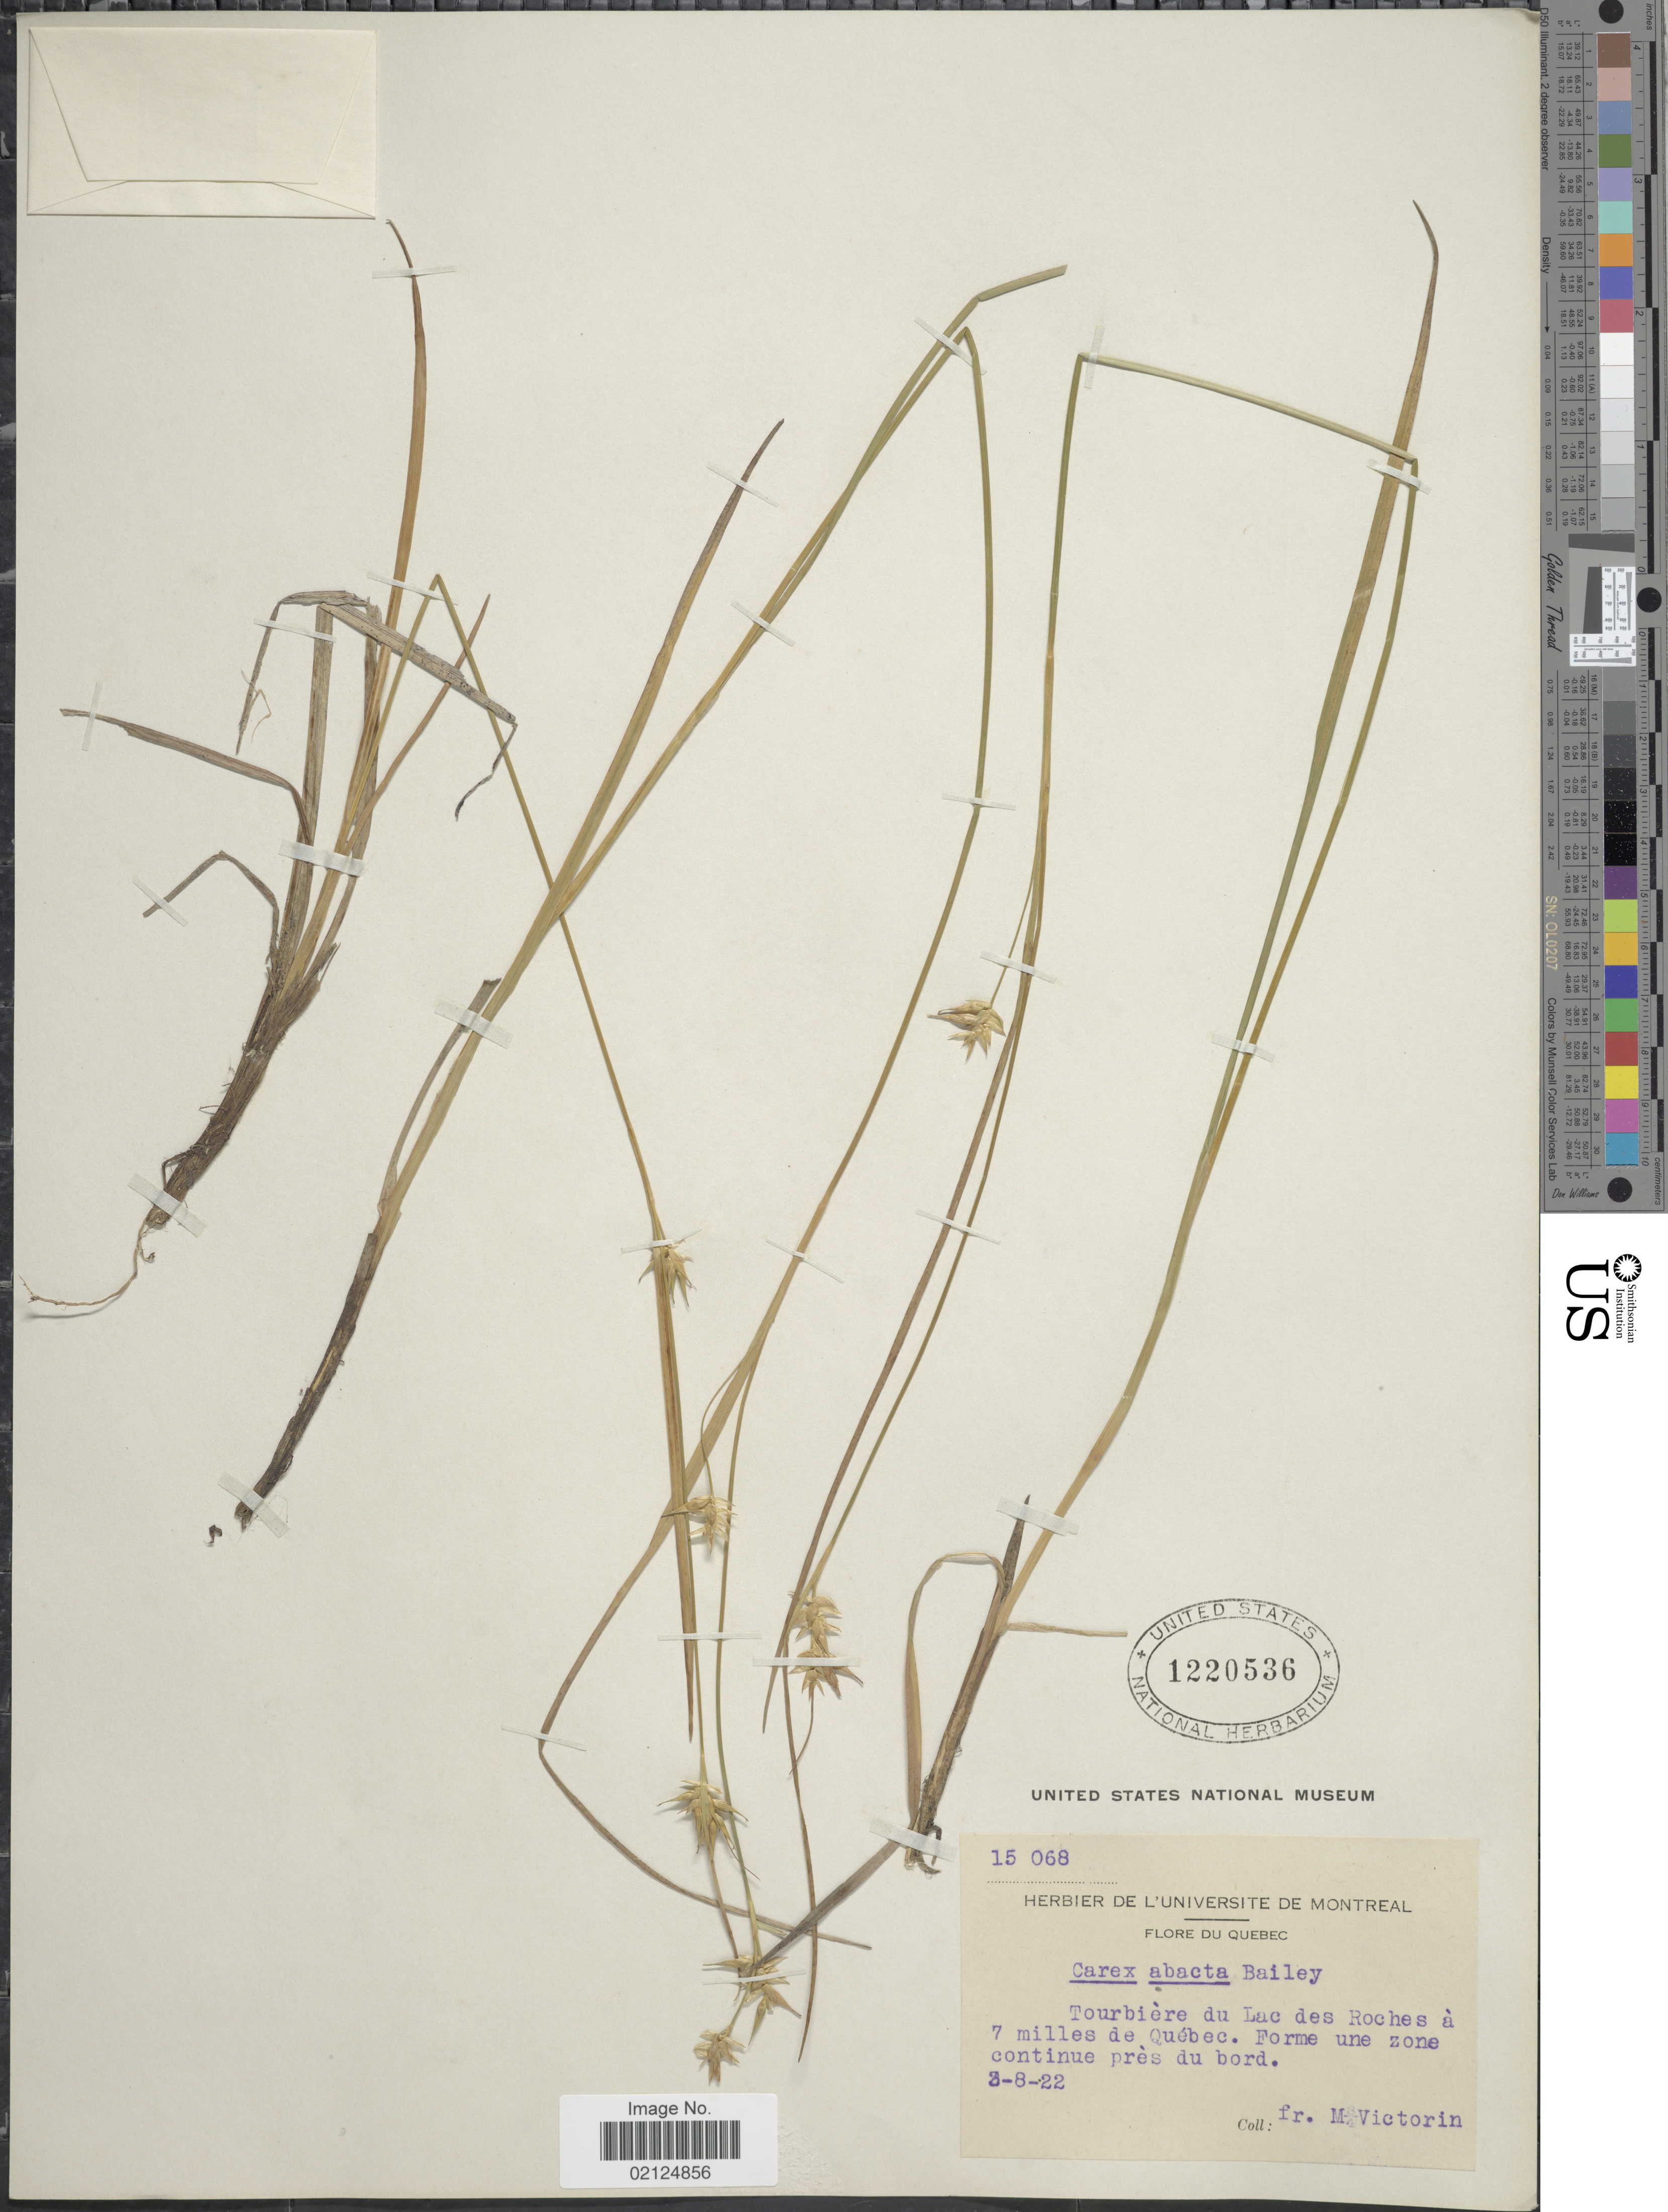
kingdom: Plantae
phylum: Tracheophyta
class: Liliopsida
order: Poales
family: Cyperaceae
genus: Carex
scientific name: Carex michauxiana subsp. michauxiana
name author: Boeckeler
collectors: Fr. Marie-Victorin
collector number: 15068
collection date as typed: Transcribed d/m/y: 3/8/22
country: Canada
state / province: Quebec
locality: Tourbiere du Lac des Roches a 7 miles de Quebec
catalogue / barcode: US 1220536